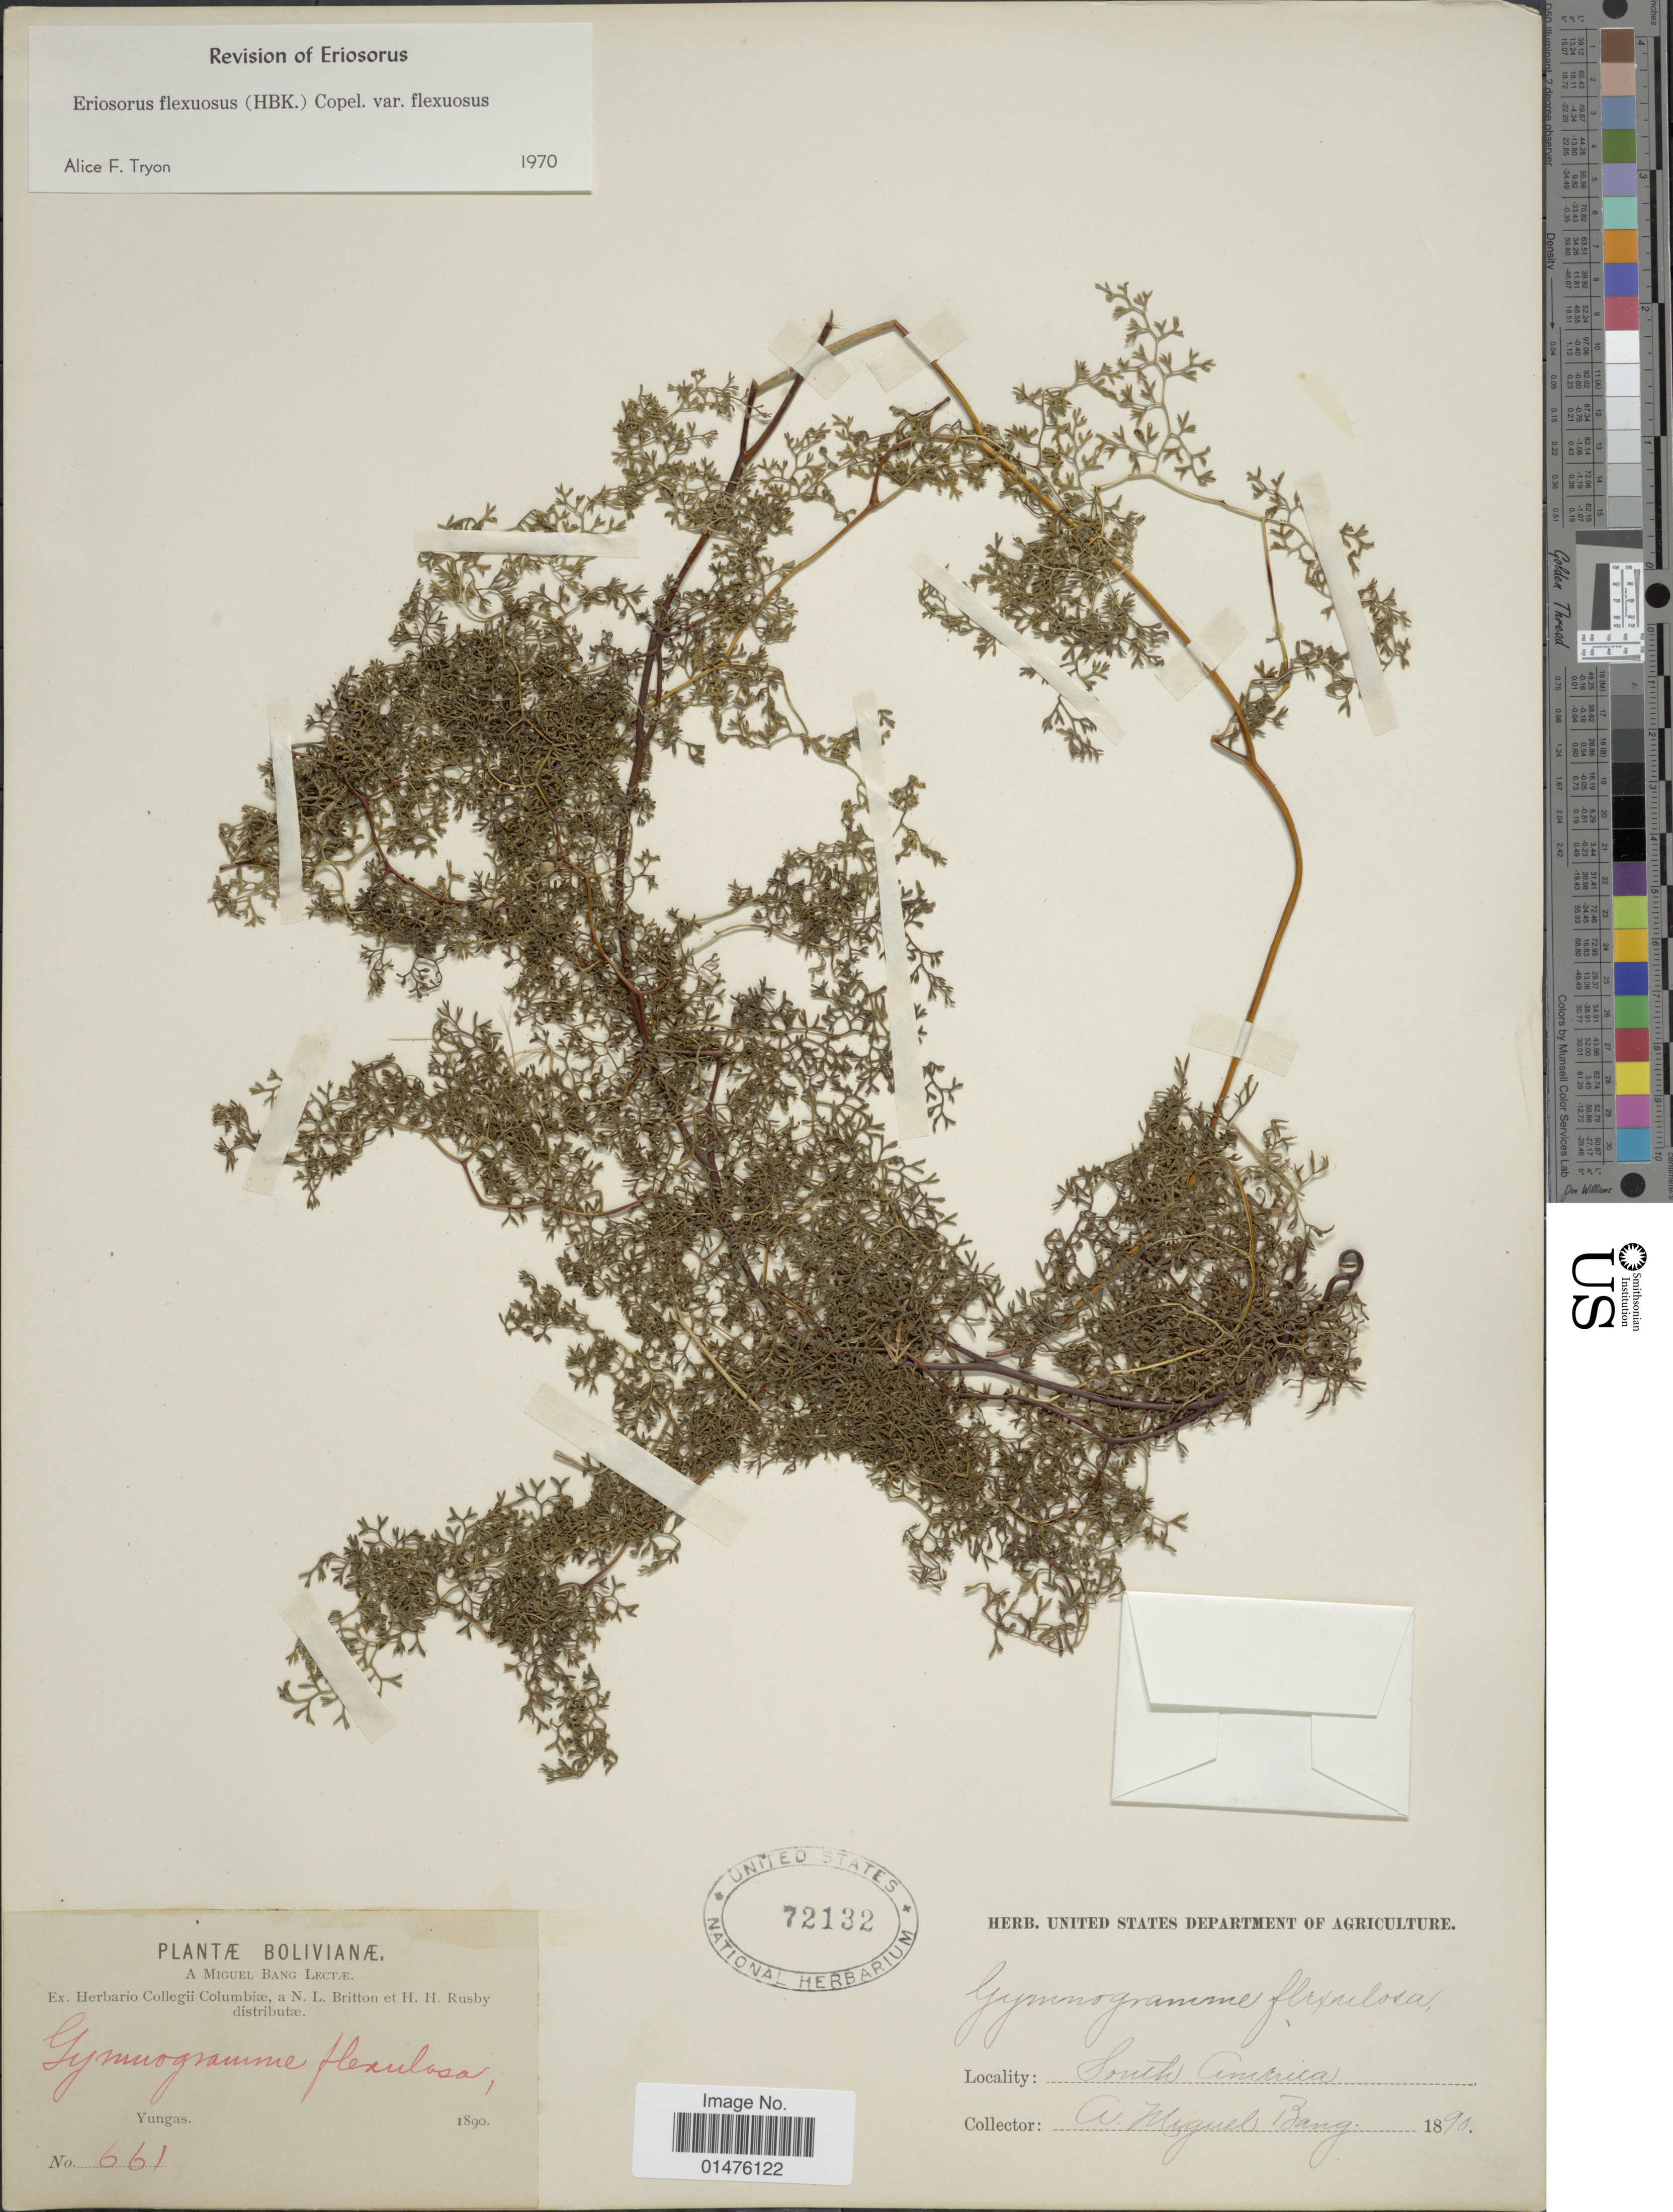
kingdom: Plantae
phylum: Tracheophyta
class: Polypodiopsida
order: Polypodiales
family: Pteridaceae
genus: Jamesonia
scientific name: Jamesonia flexuosa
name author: (Humb. & Bonpl.) Christenh.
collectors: M. Bang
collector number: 661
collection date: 1890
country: Bolivia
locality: Yungas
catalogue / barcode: US 72132